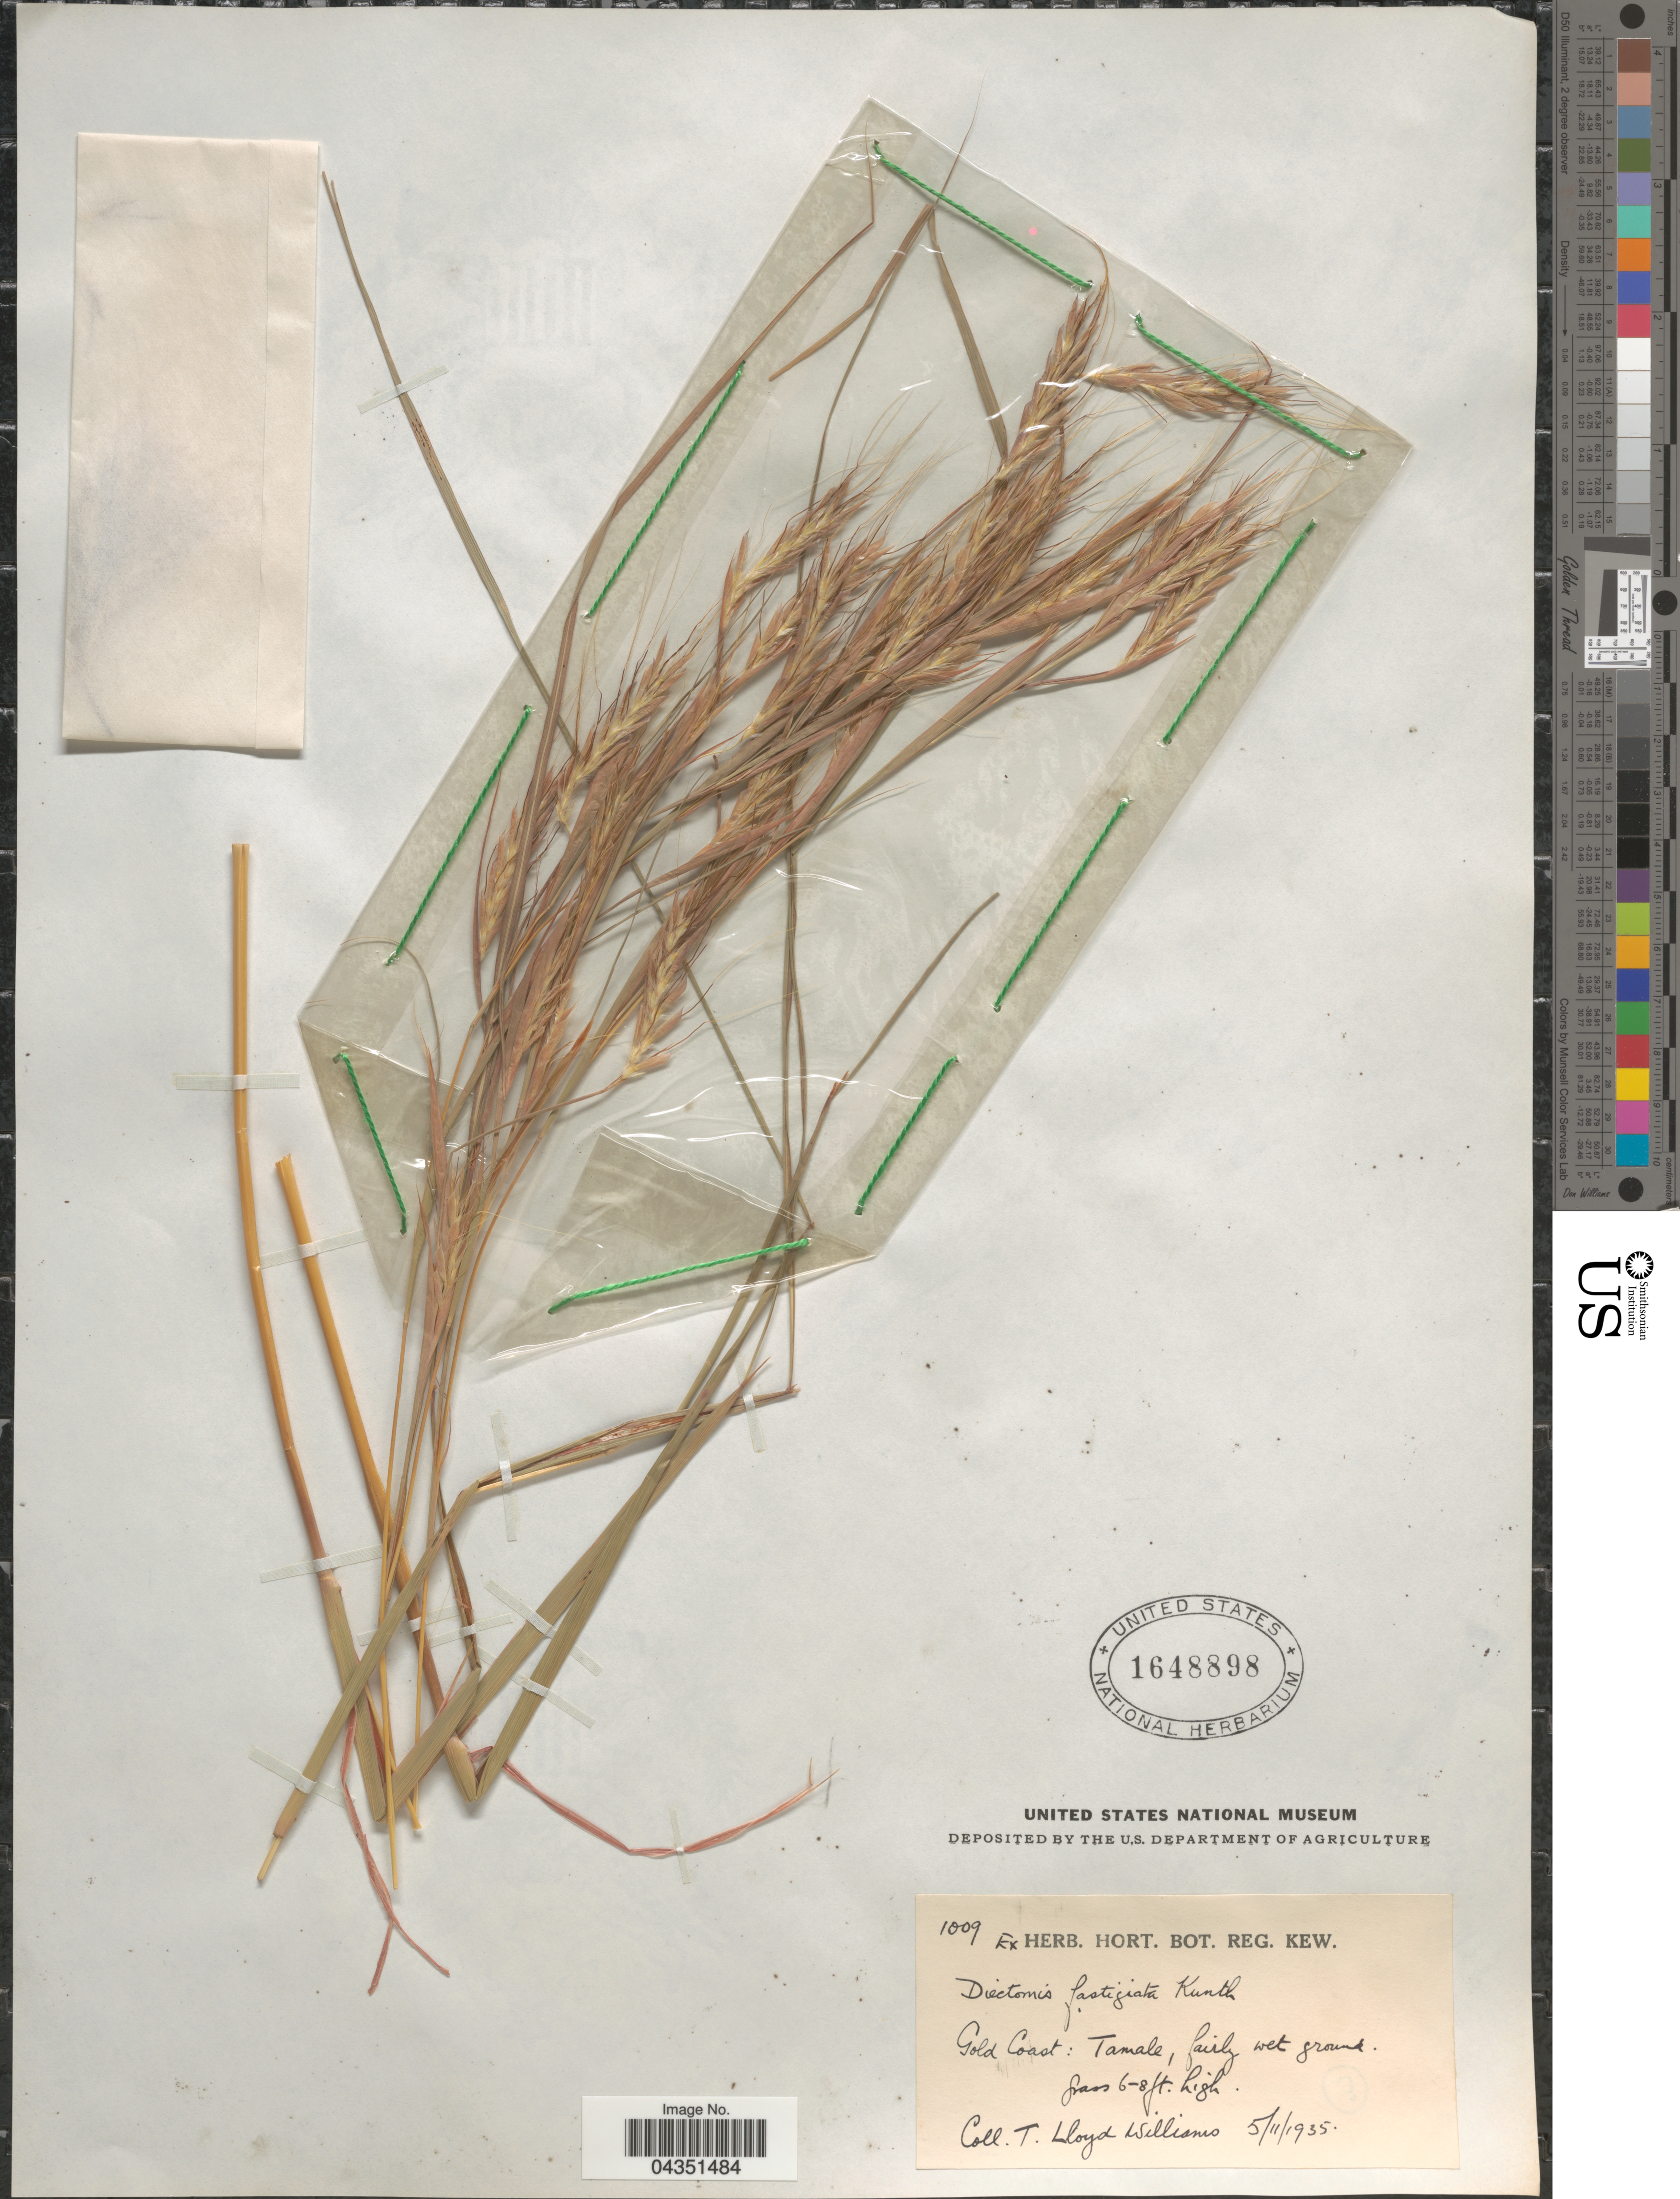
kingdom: Plantae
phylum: Tracheophyta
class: Liliopsida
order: Poales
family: Poaceae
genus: Diectomis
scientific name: Diectomis fastigiata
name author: (Sw.) P. Beauv.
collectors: T. Williams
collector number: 1009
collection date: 1935-11-05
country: Ghana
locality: Gold Coast: Tamale, fairly wet ground.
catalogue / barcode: US 1648898